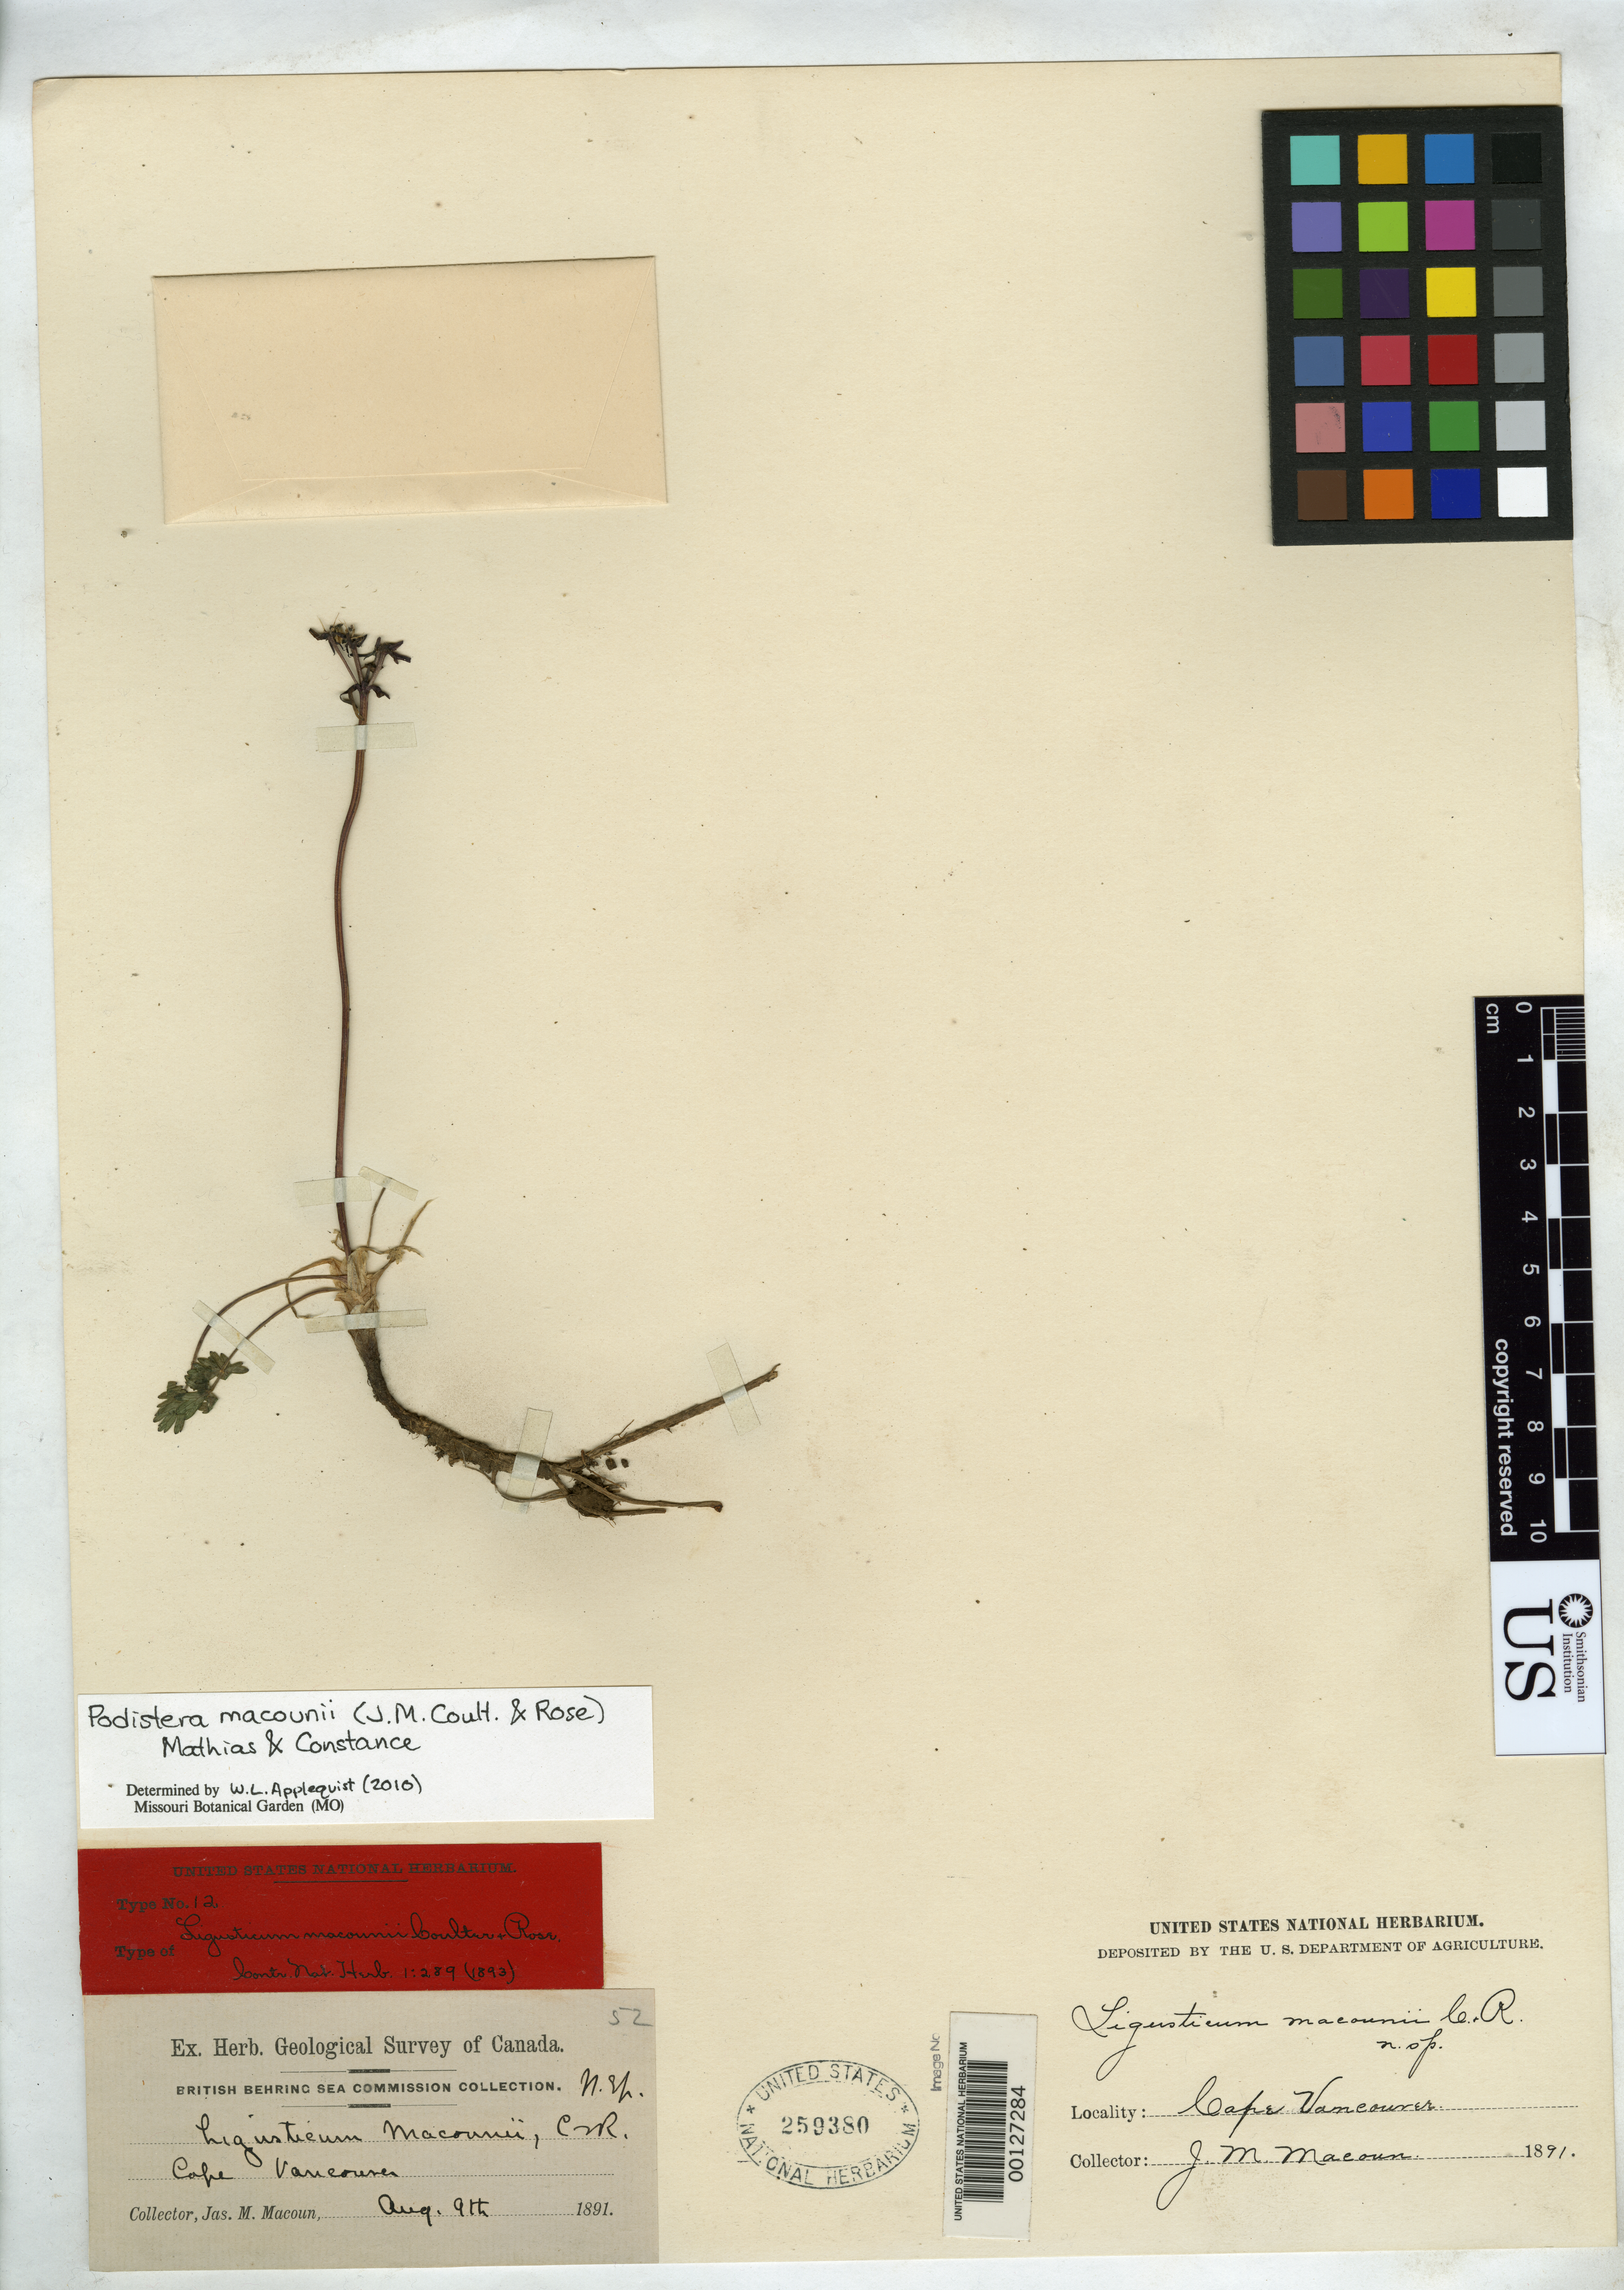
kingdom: Plantae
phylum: Tracheophyta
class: Magnoliopsida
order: Apiales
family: Apiaceae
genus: Ligusticum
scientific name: Ligusticum macounii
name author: J.M. Coult. & Rose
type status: Isotype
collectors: J. M. Macoun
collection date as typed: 09 Aug 1891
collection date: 1891-08-09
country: United States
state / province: Alaska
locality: Cape Vancouver.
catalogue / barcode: US 259380